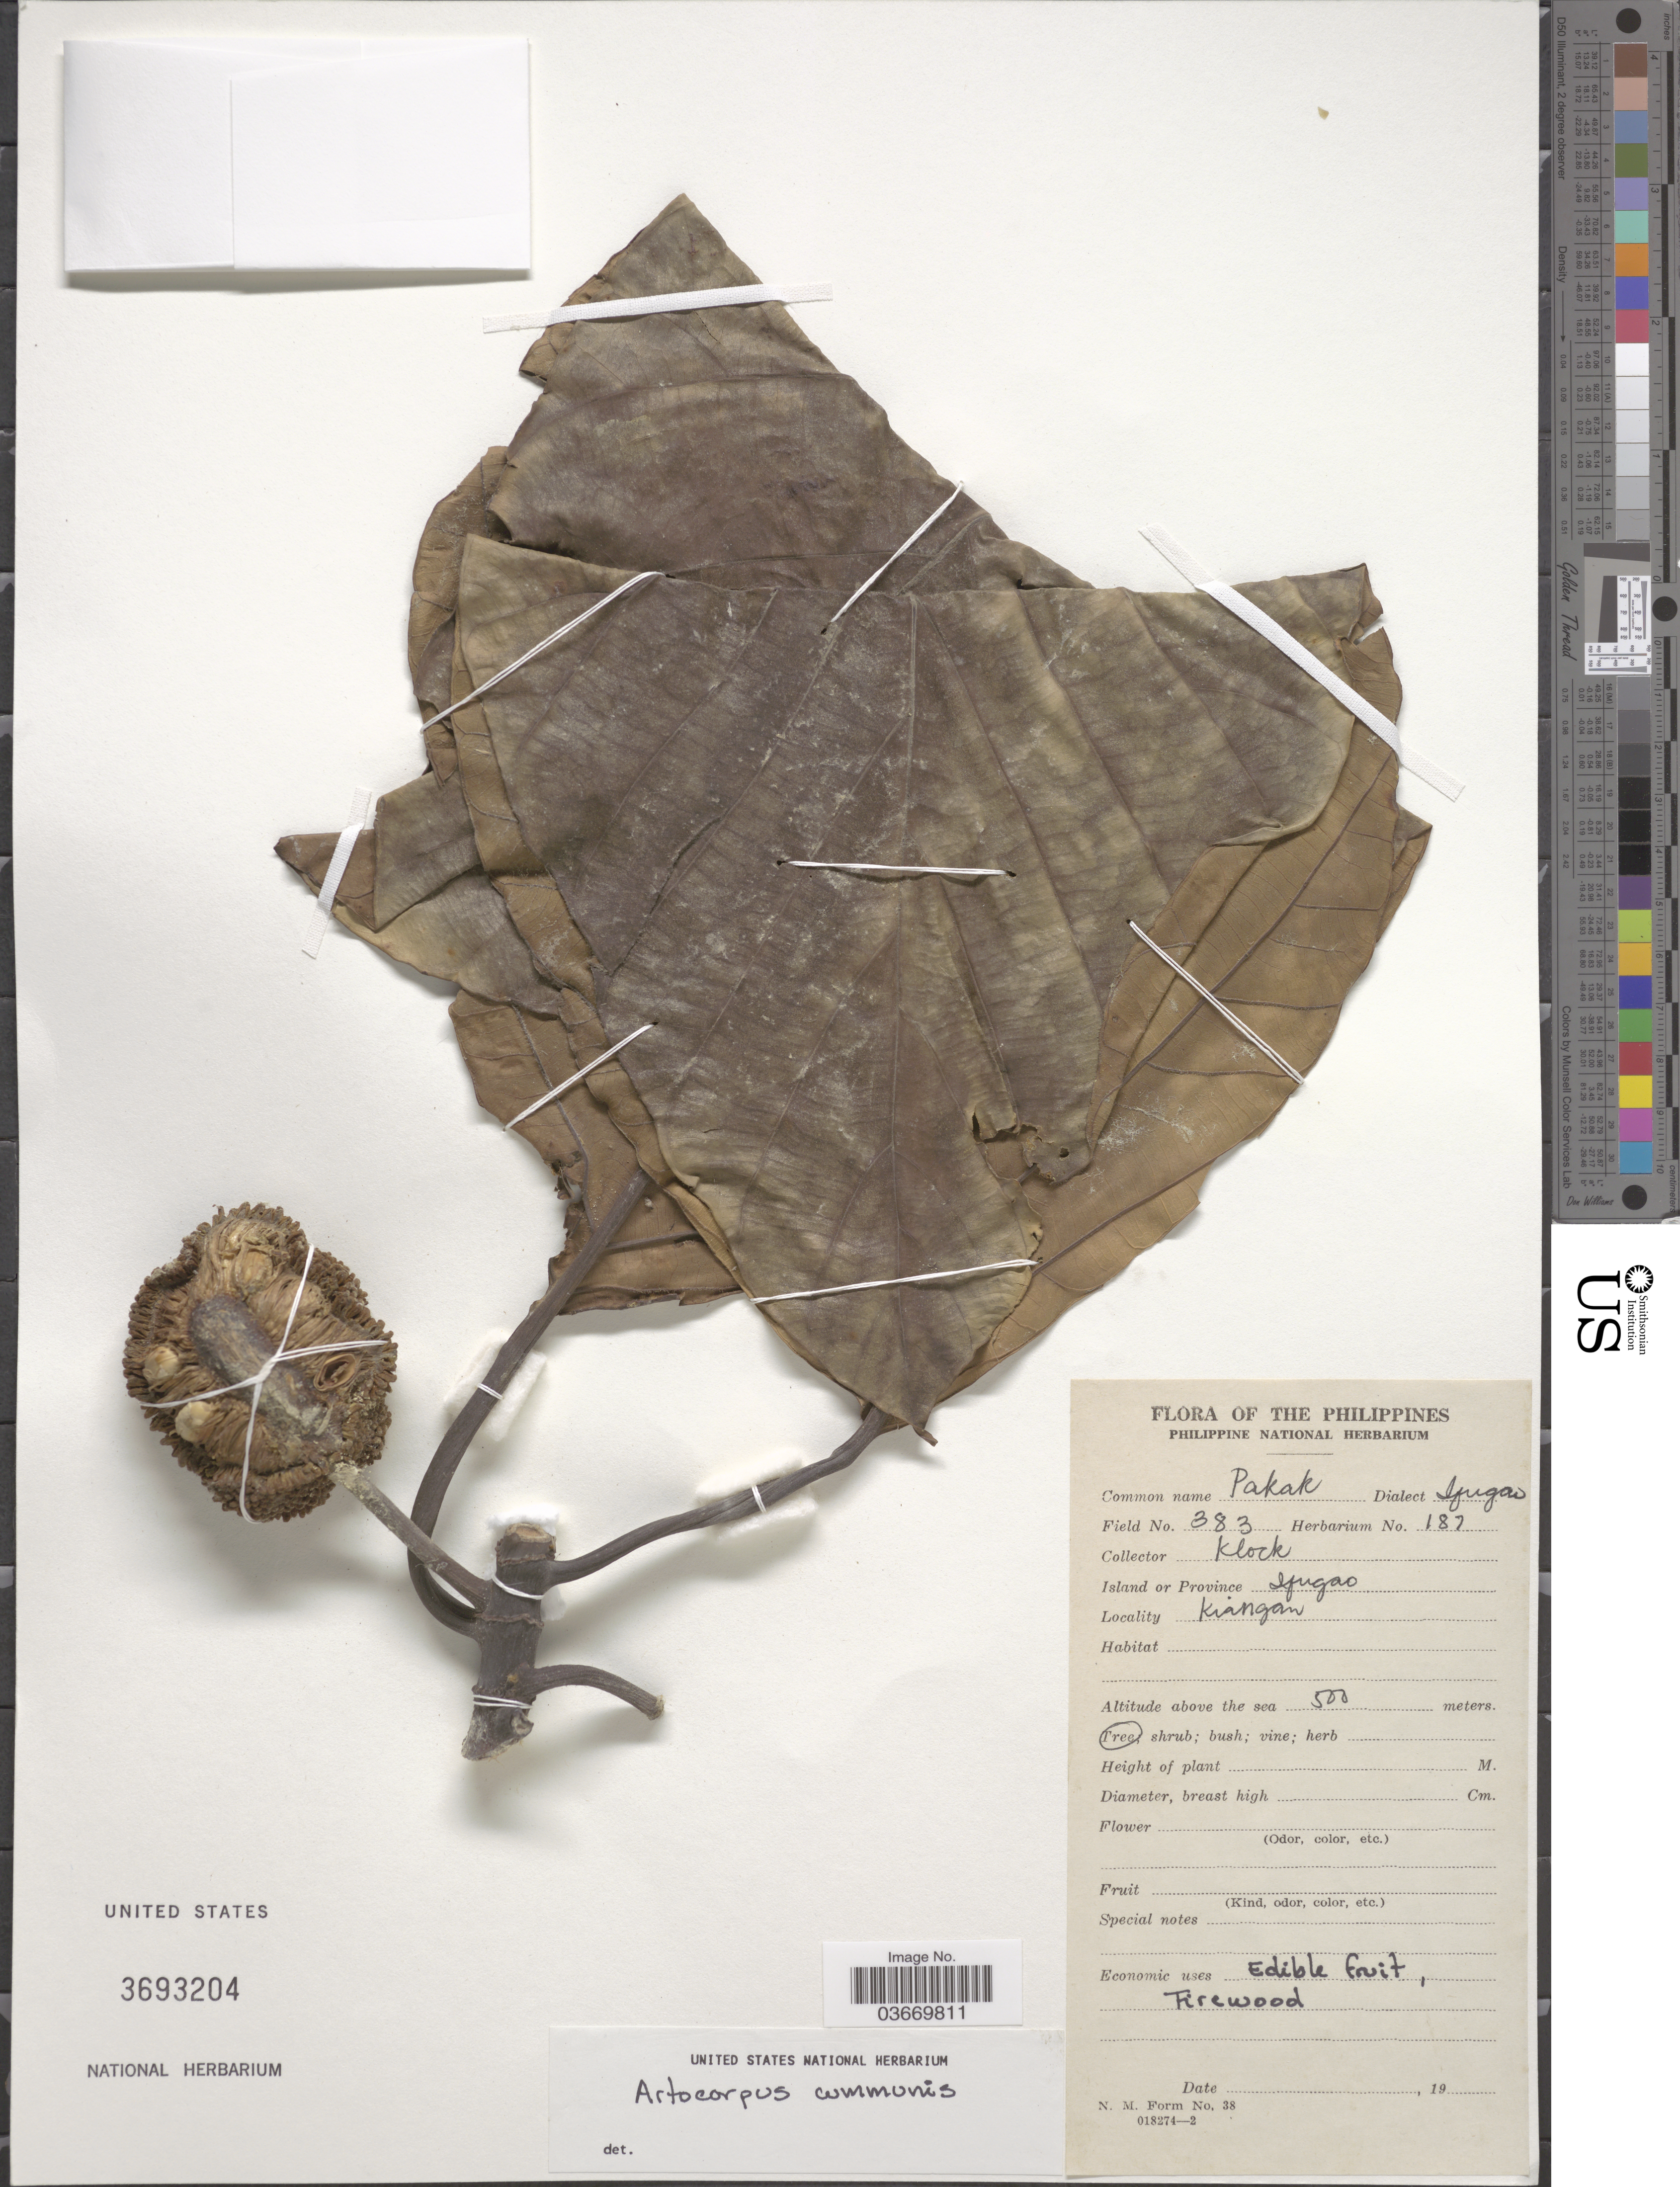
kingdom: Plantae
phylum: Tracheophyta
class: Magnoliopsida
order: Rosales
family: Moraceae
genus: Artocarpus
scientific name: Artocarpus altilis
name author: (Parkinson) Fosberg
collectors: Klock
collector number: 383/187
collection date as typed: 19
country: Philippines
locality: Island or Province Ifugao. Kiangan.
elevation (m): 500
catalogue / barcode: US 3693204